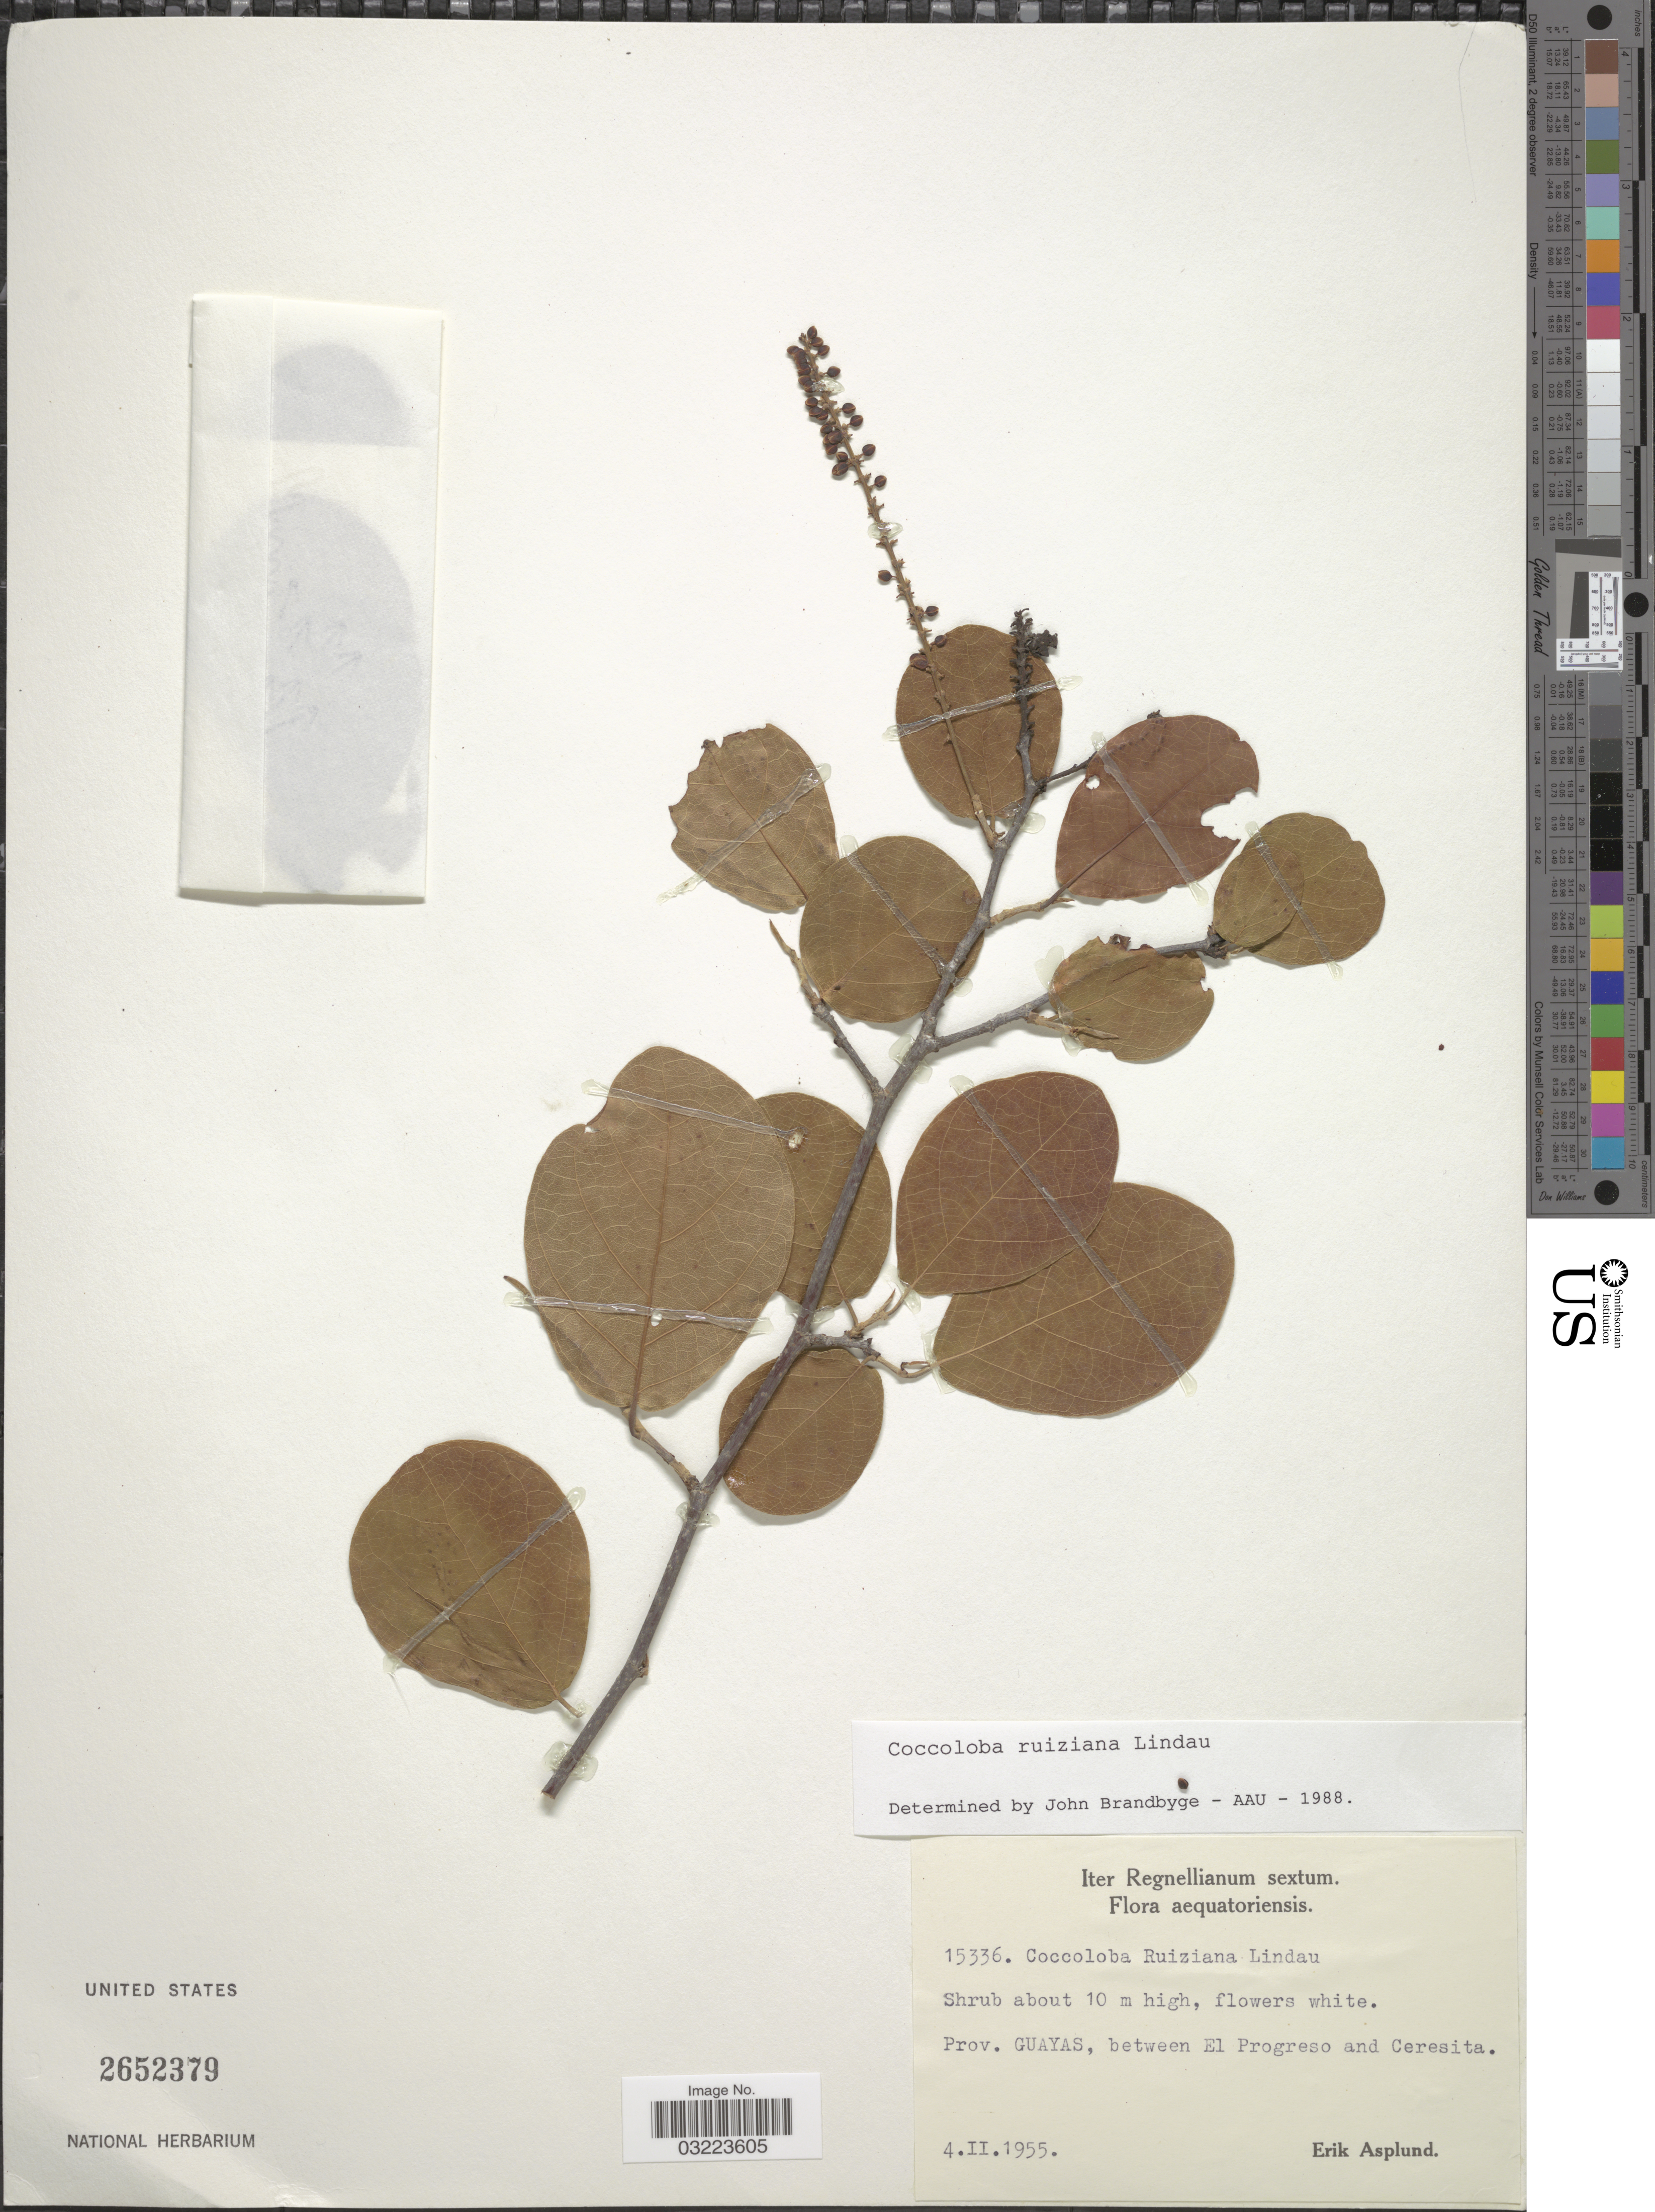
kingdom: Plantae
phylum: Tracheophyta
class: Magnoliopsida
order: Caryophyllales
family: Polygonaceae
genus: Coccoloba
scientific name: Coccoloba ruiziana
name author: Lindau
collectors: E. Asplund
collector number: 15336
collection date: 1955-02-04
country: Ecuador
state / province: Guayas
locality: Aequatoriensis, between El Progreso and Ceresita.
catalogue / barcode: US 2652379